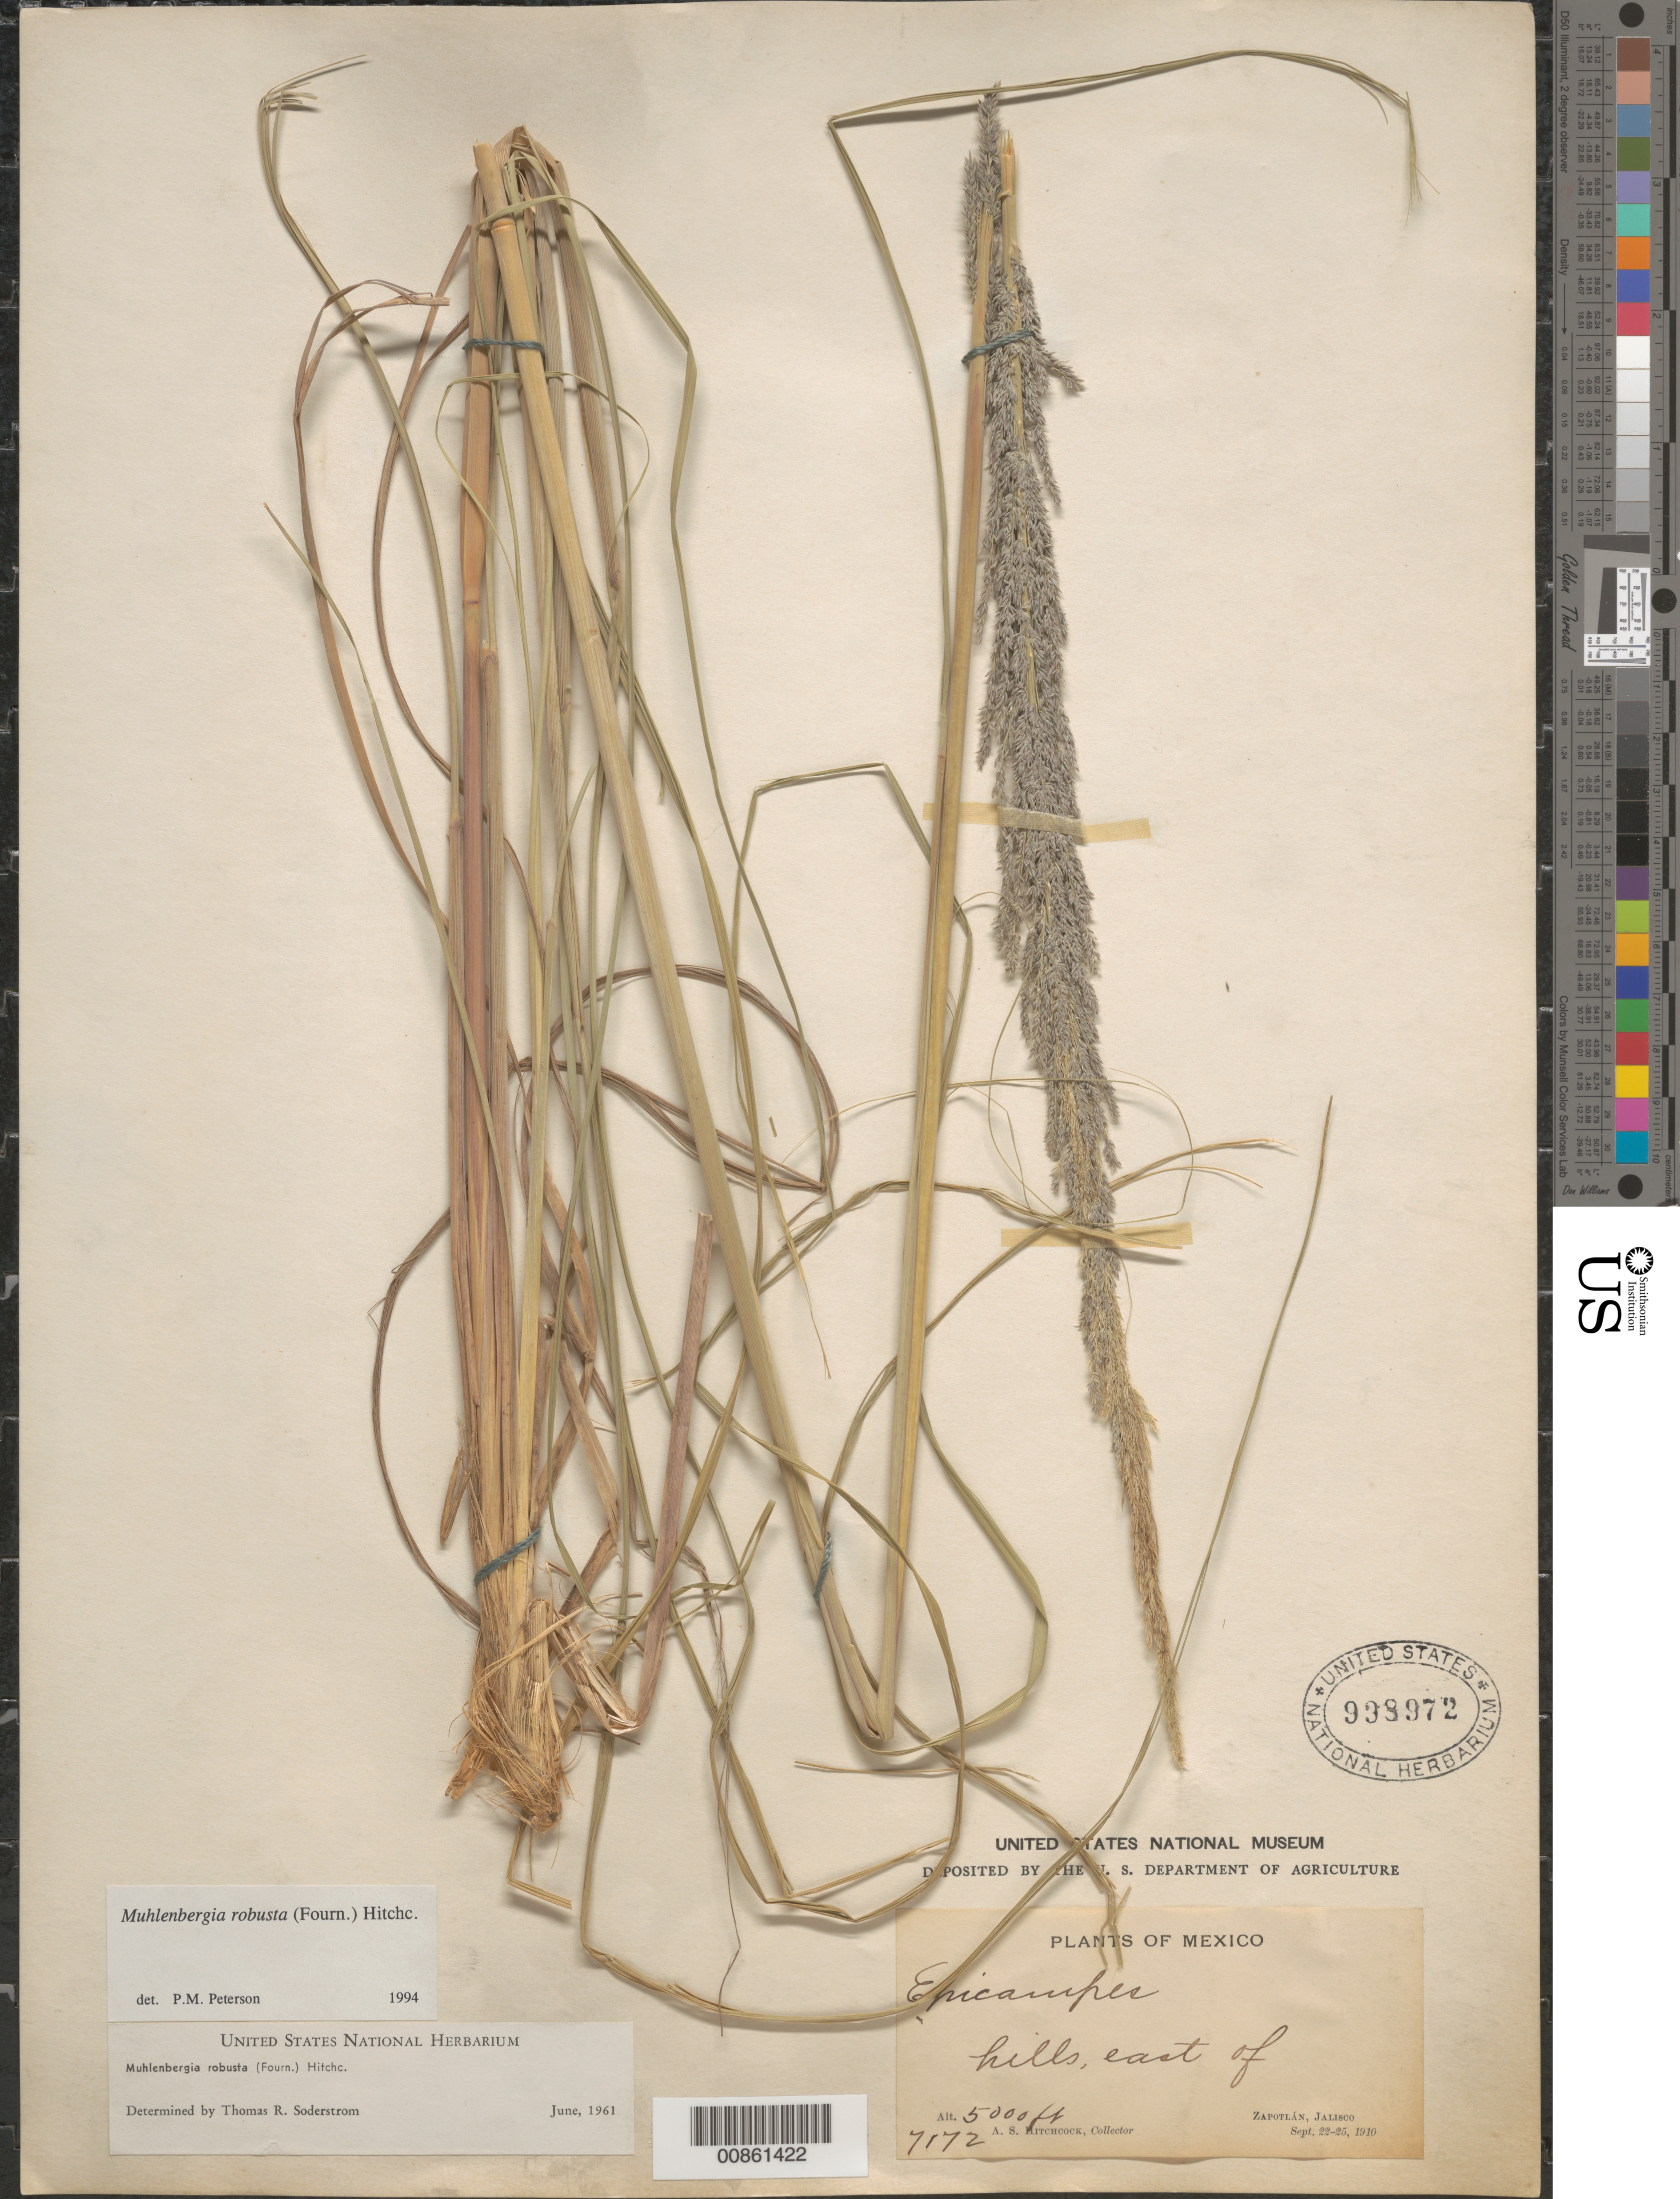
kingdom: Plantae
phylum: Tracheophyta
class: Liliopsida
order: Poales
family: Poaceae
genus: Muhlenbergia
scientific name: Muhlenbergia robusta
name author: (E. Fourn.) Hitchc.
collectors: A. S. Hitchcock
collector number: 7172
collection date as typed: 22 Sep 1910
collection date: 1910-09-22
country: Mexico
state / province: Jalisco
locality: Zapotlan, Jal.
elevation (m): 1524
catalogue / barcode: US 998972